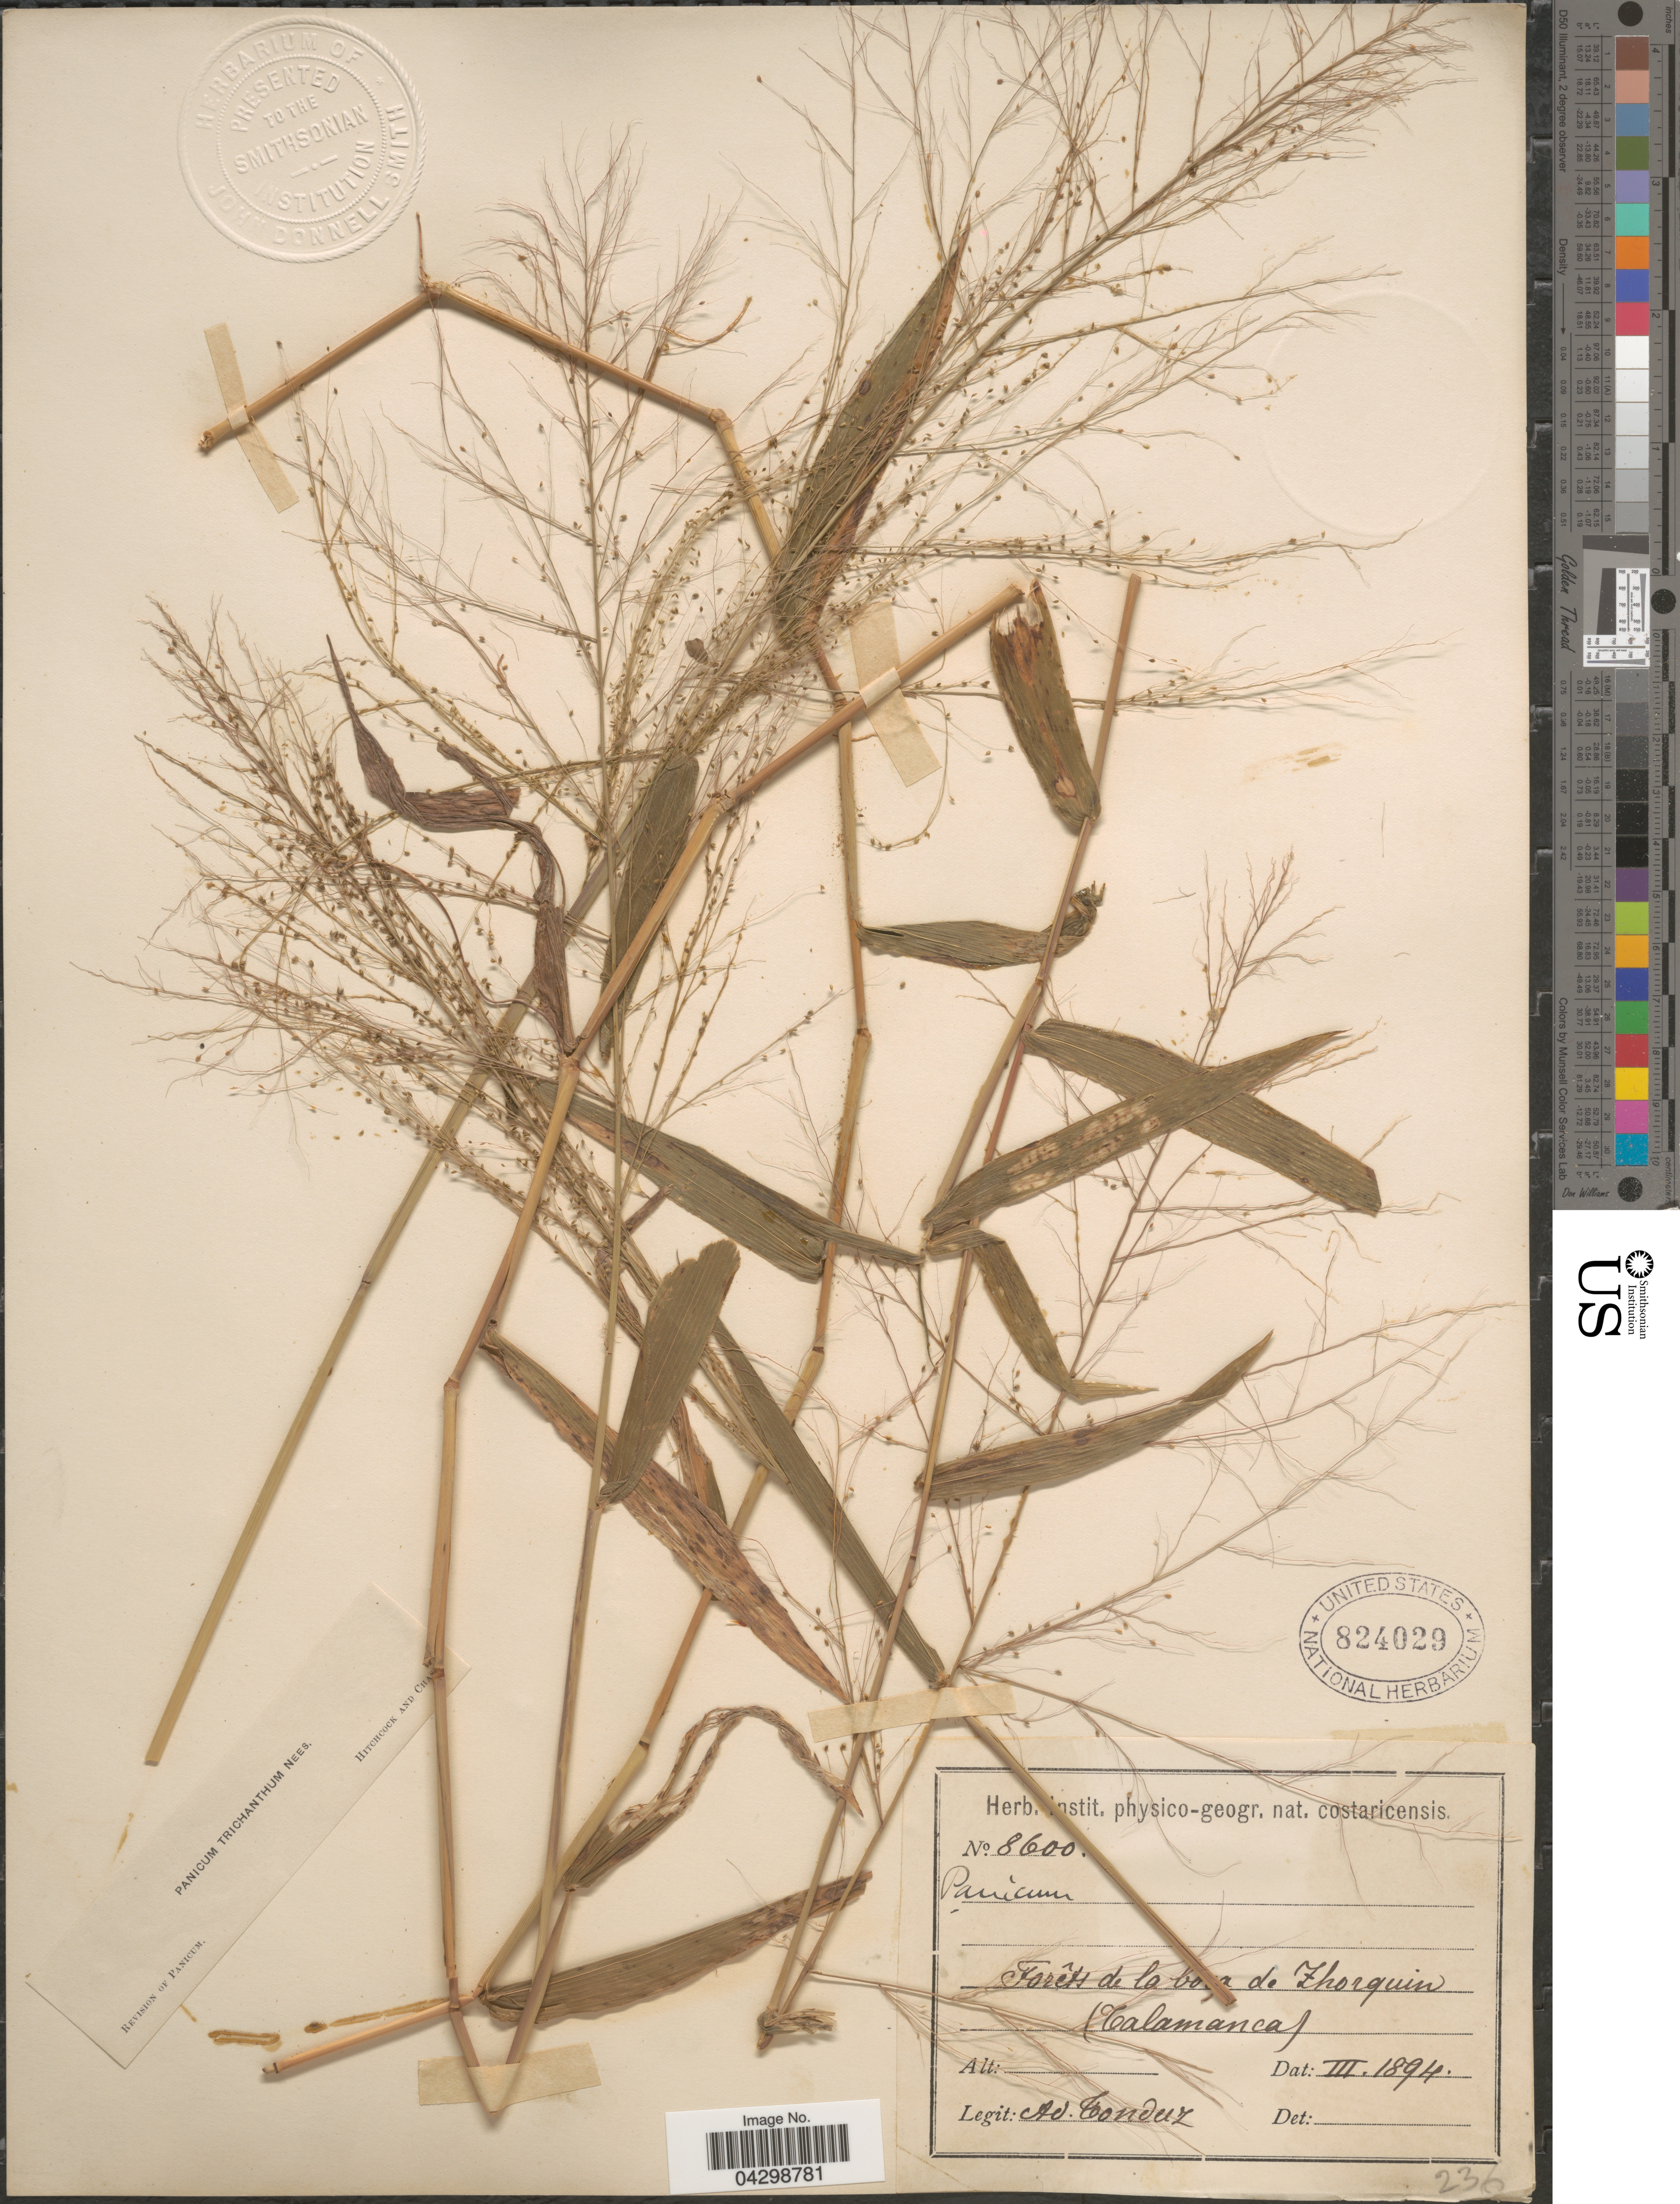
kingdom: Plantae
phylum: Tracheophyta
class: Liliopsida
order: Poales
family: Poaceae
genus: Panicum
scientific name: Panicum trichanthum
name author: Nees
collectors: A. Tonduz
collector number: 8600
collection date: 1894-03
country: Costa Rica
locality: Forêts de la b [illegible text] de Thorquin (Talamanca).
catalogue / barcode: US 824029